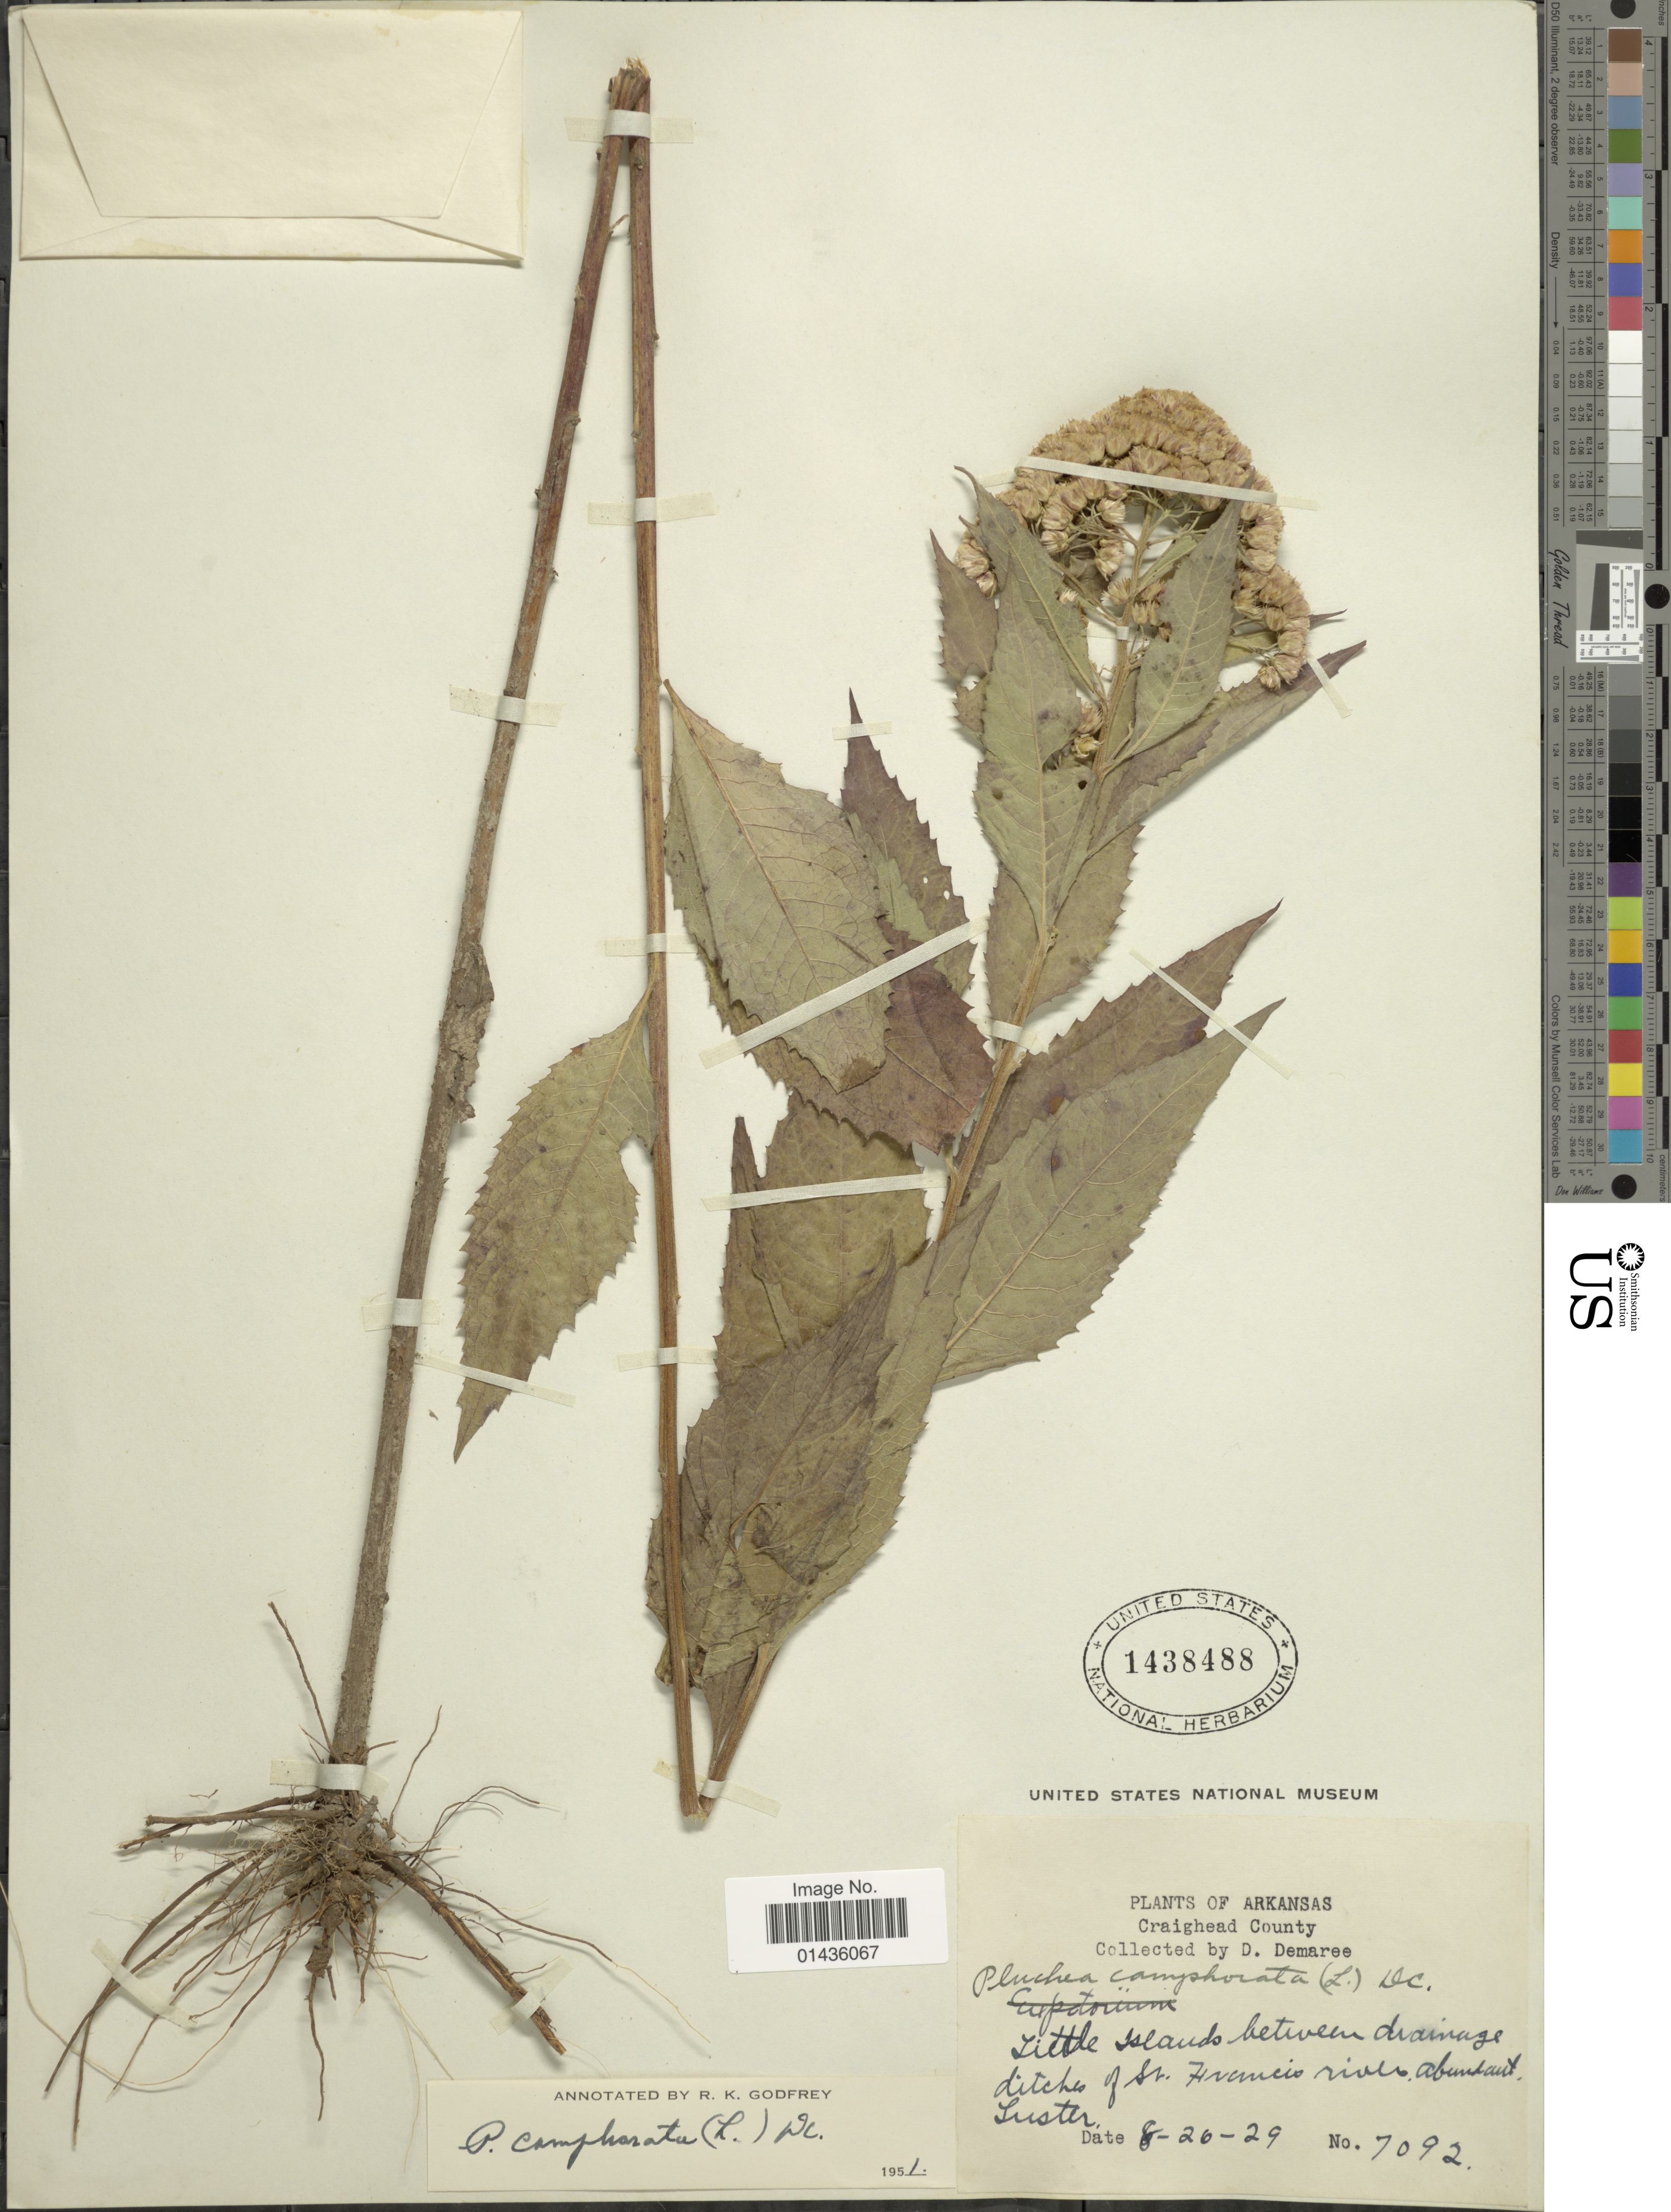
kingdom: Plantae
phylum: Tracheophyta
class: Magnoliopsida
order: Asterales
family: Asteraceae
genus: Pluchea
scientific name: Pluchea camphorata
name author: (L.) DC.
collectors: D. Demaree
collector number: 7092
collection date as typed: Transcribed d/m/y: 20/8/29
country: United States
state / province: Arkansas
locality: Craighead County, little Islands between drainage ditches of St. Francis river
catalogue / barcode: US 1438488